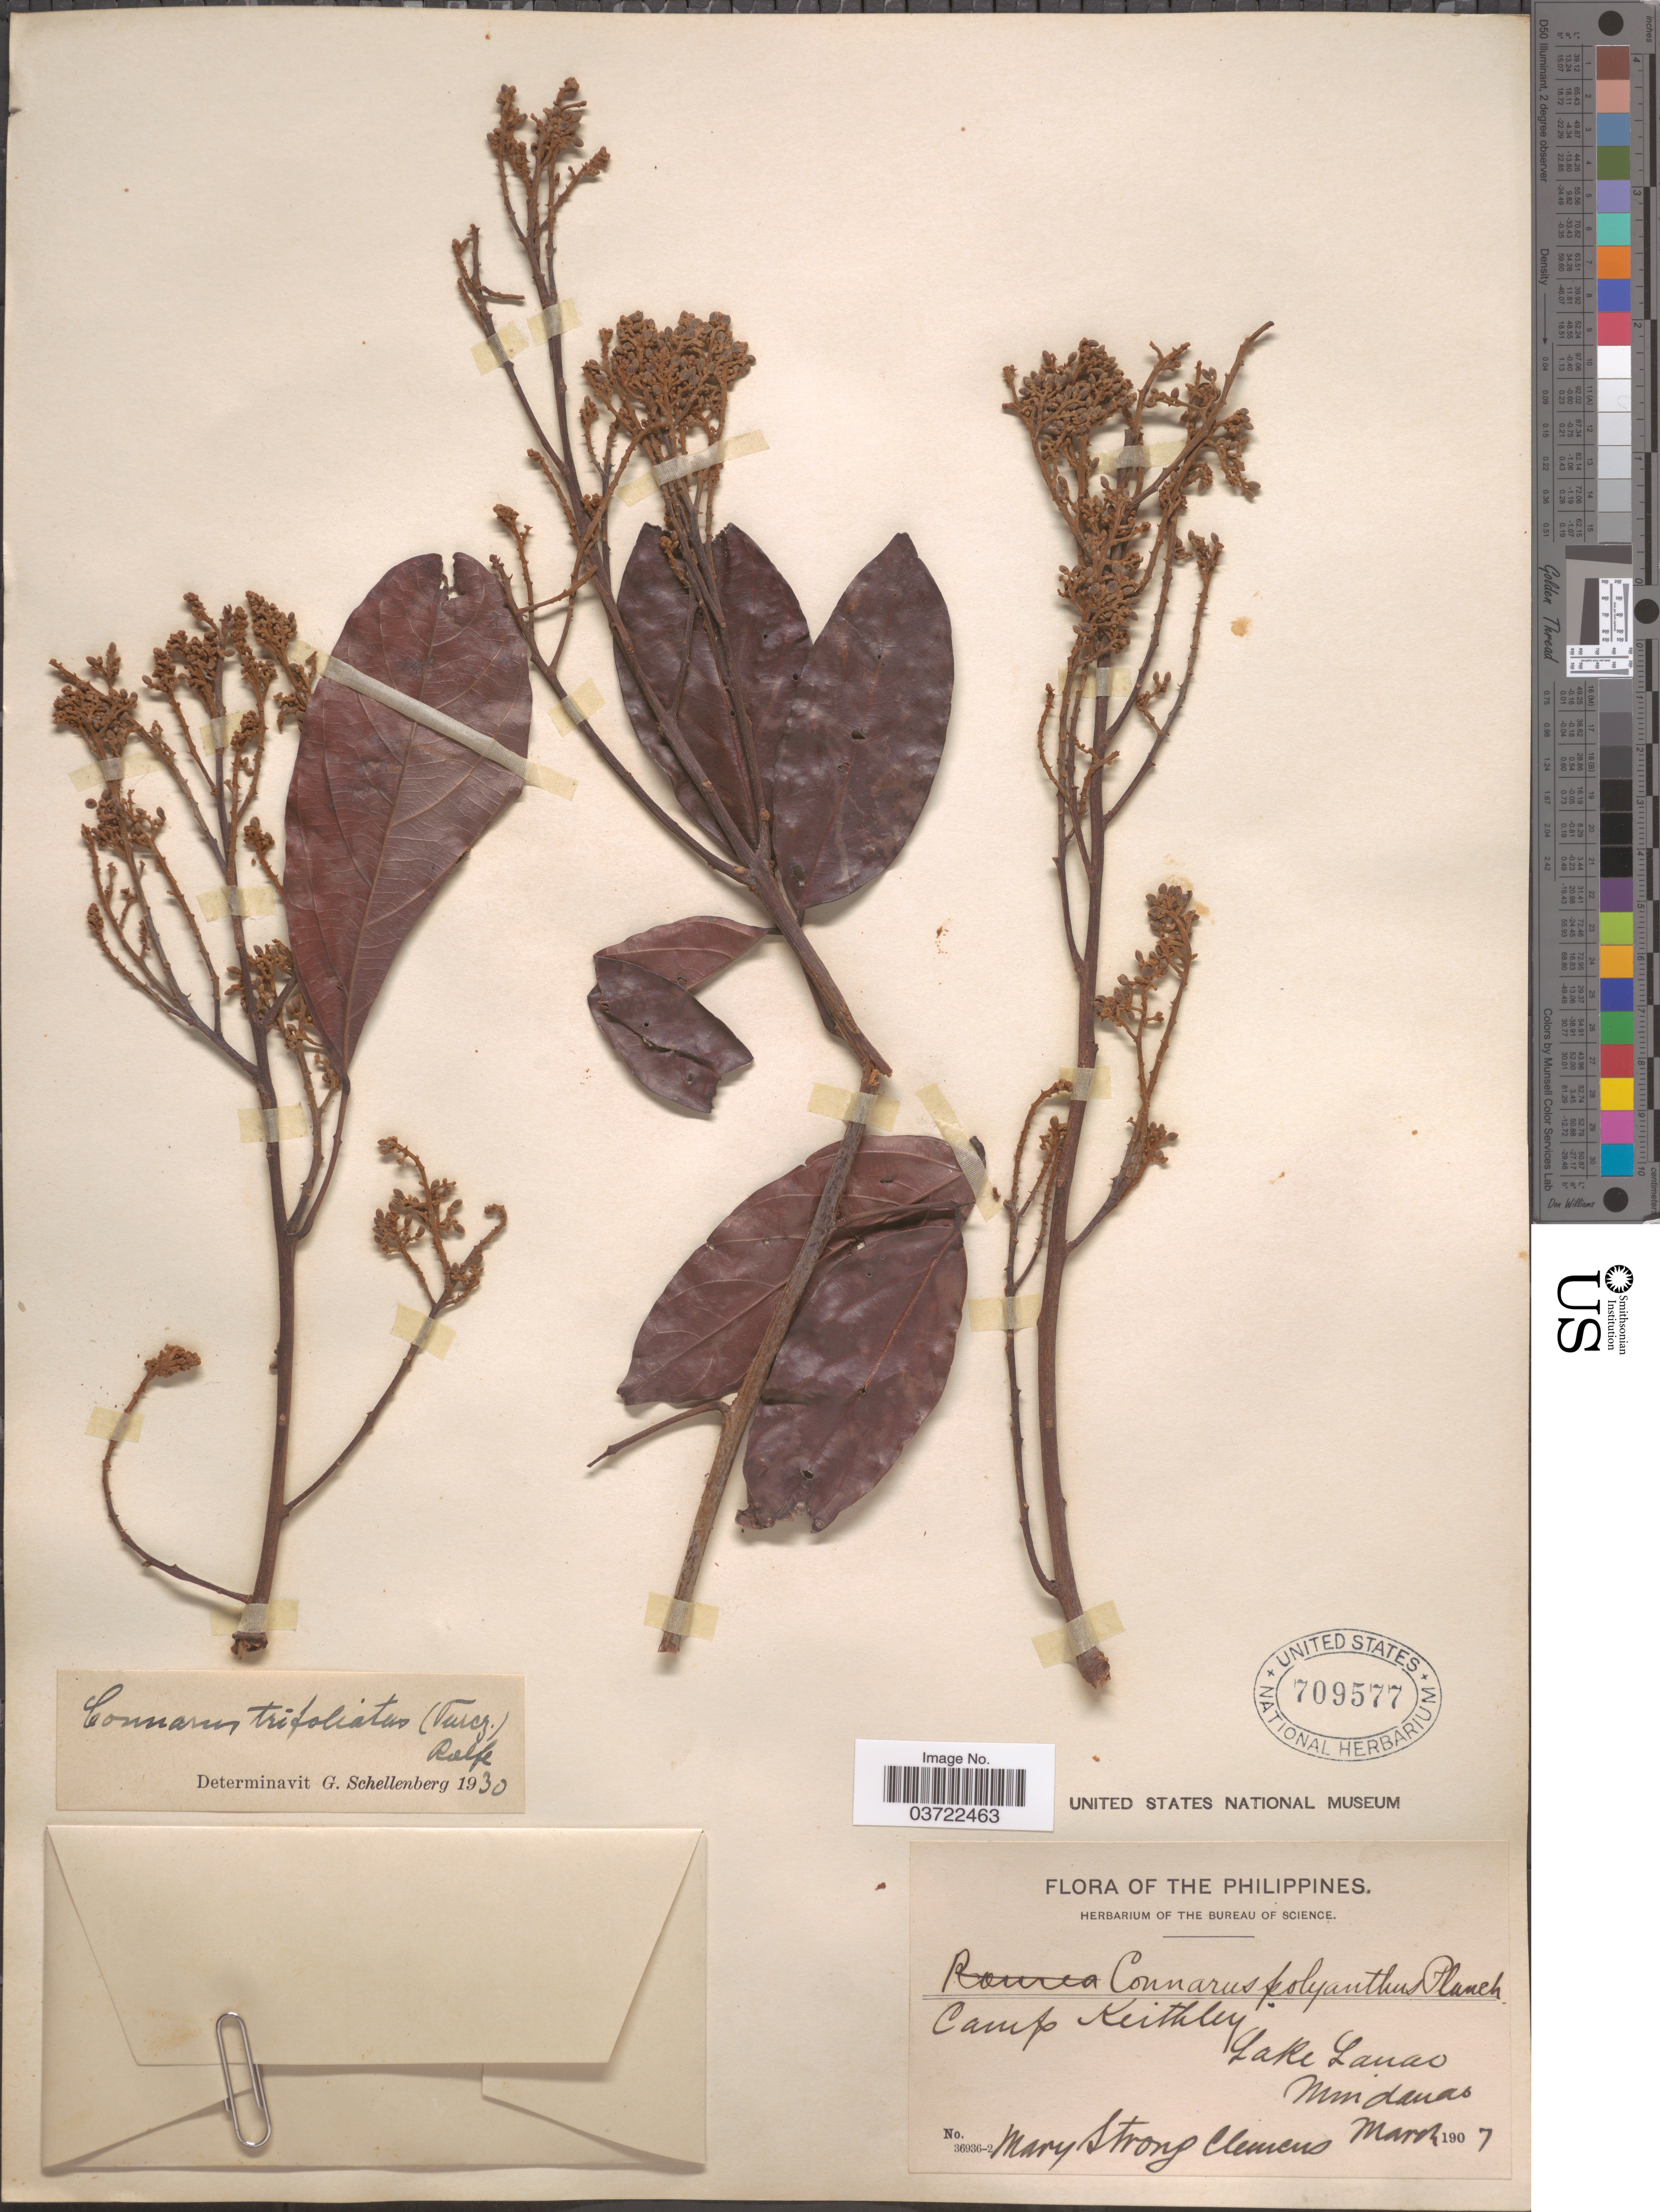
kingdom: Plantae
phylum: Tracheophyta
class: Magnoliopsida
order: Oxalidales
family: Connaraceae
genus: Connarus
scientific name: Connarus trifoliolatus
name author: Rolfe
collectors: M. S. Clemens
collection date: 1907-03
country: Philippines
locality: Camp Keithley Lake Lanao Mindanao.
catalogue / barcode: US 709577